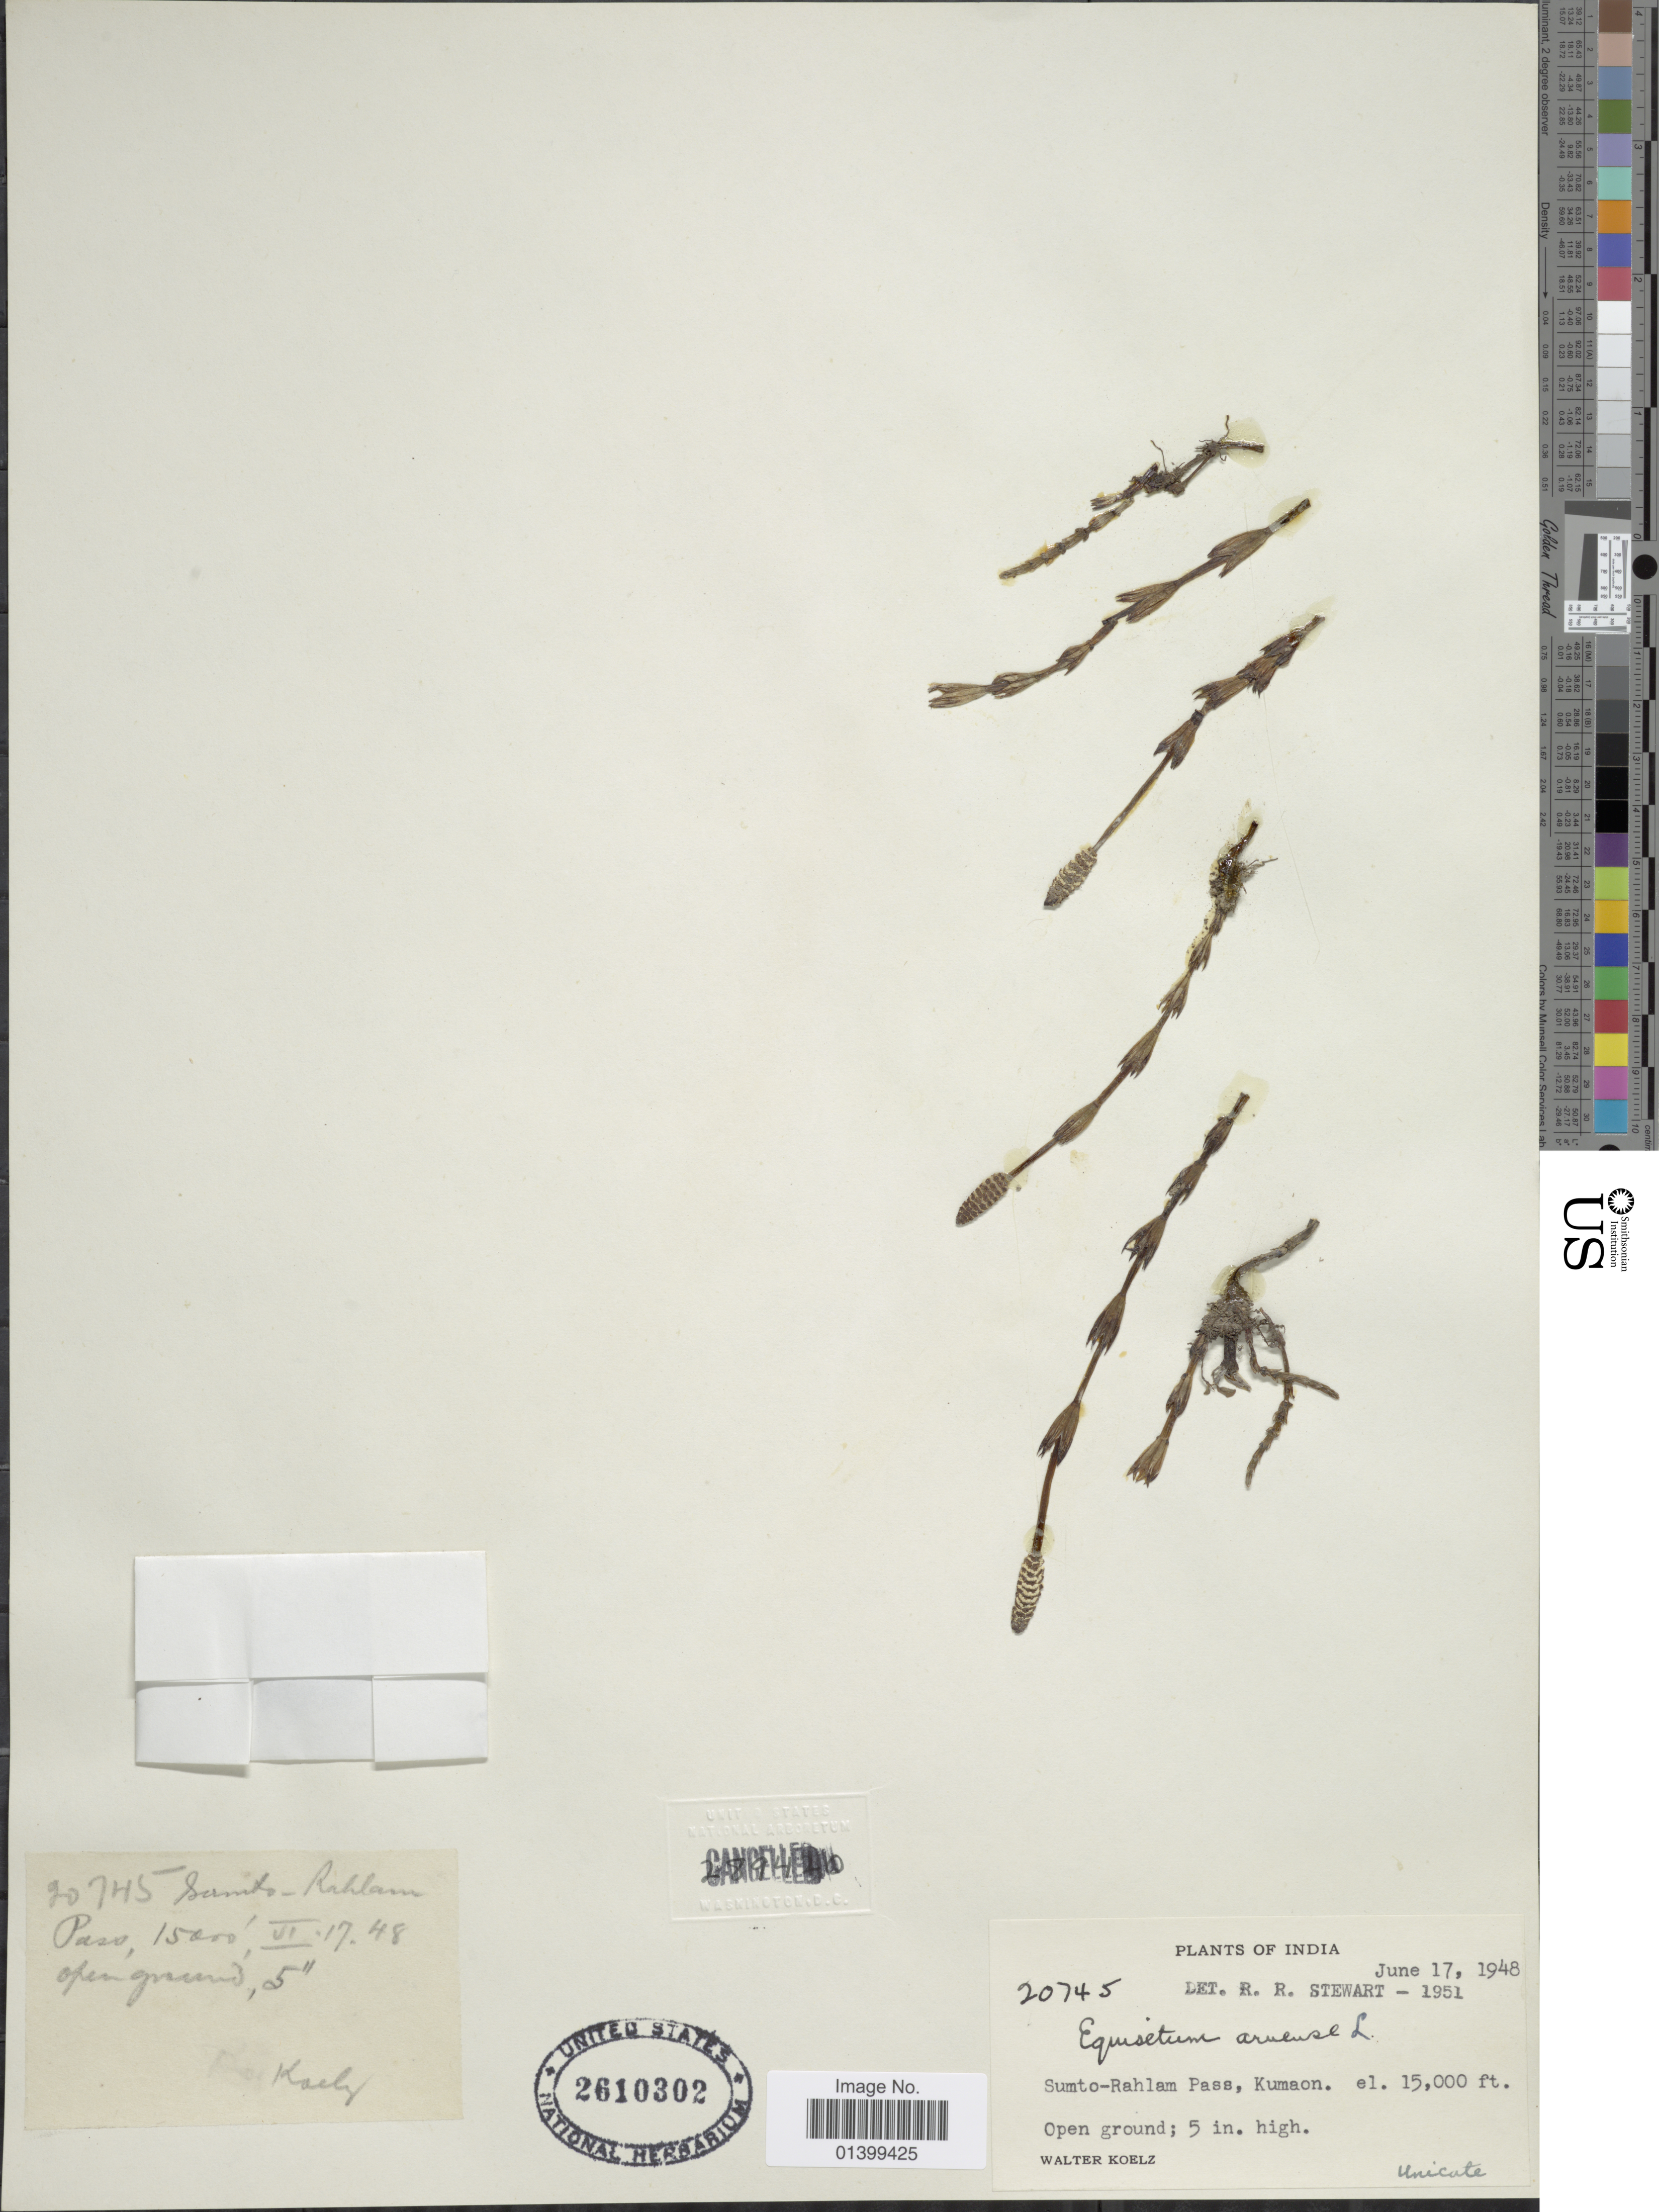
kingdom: Plantae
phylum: Tracheophyta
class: Polypodiopsida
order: Equisetales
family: Equisetaceae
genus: Equisetum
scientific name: Equisetum arvense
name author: L.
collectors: W. N. Koelz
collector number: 20745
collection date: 1948-06-17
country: India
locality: Sumto-Rahlam Pass, Kumaon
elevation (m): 4572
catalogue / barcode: US 2610302